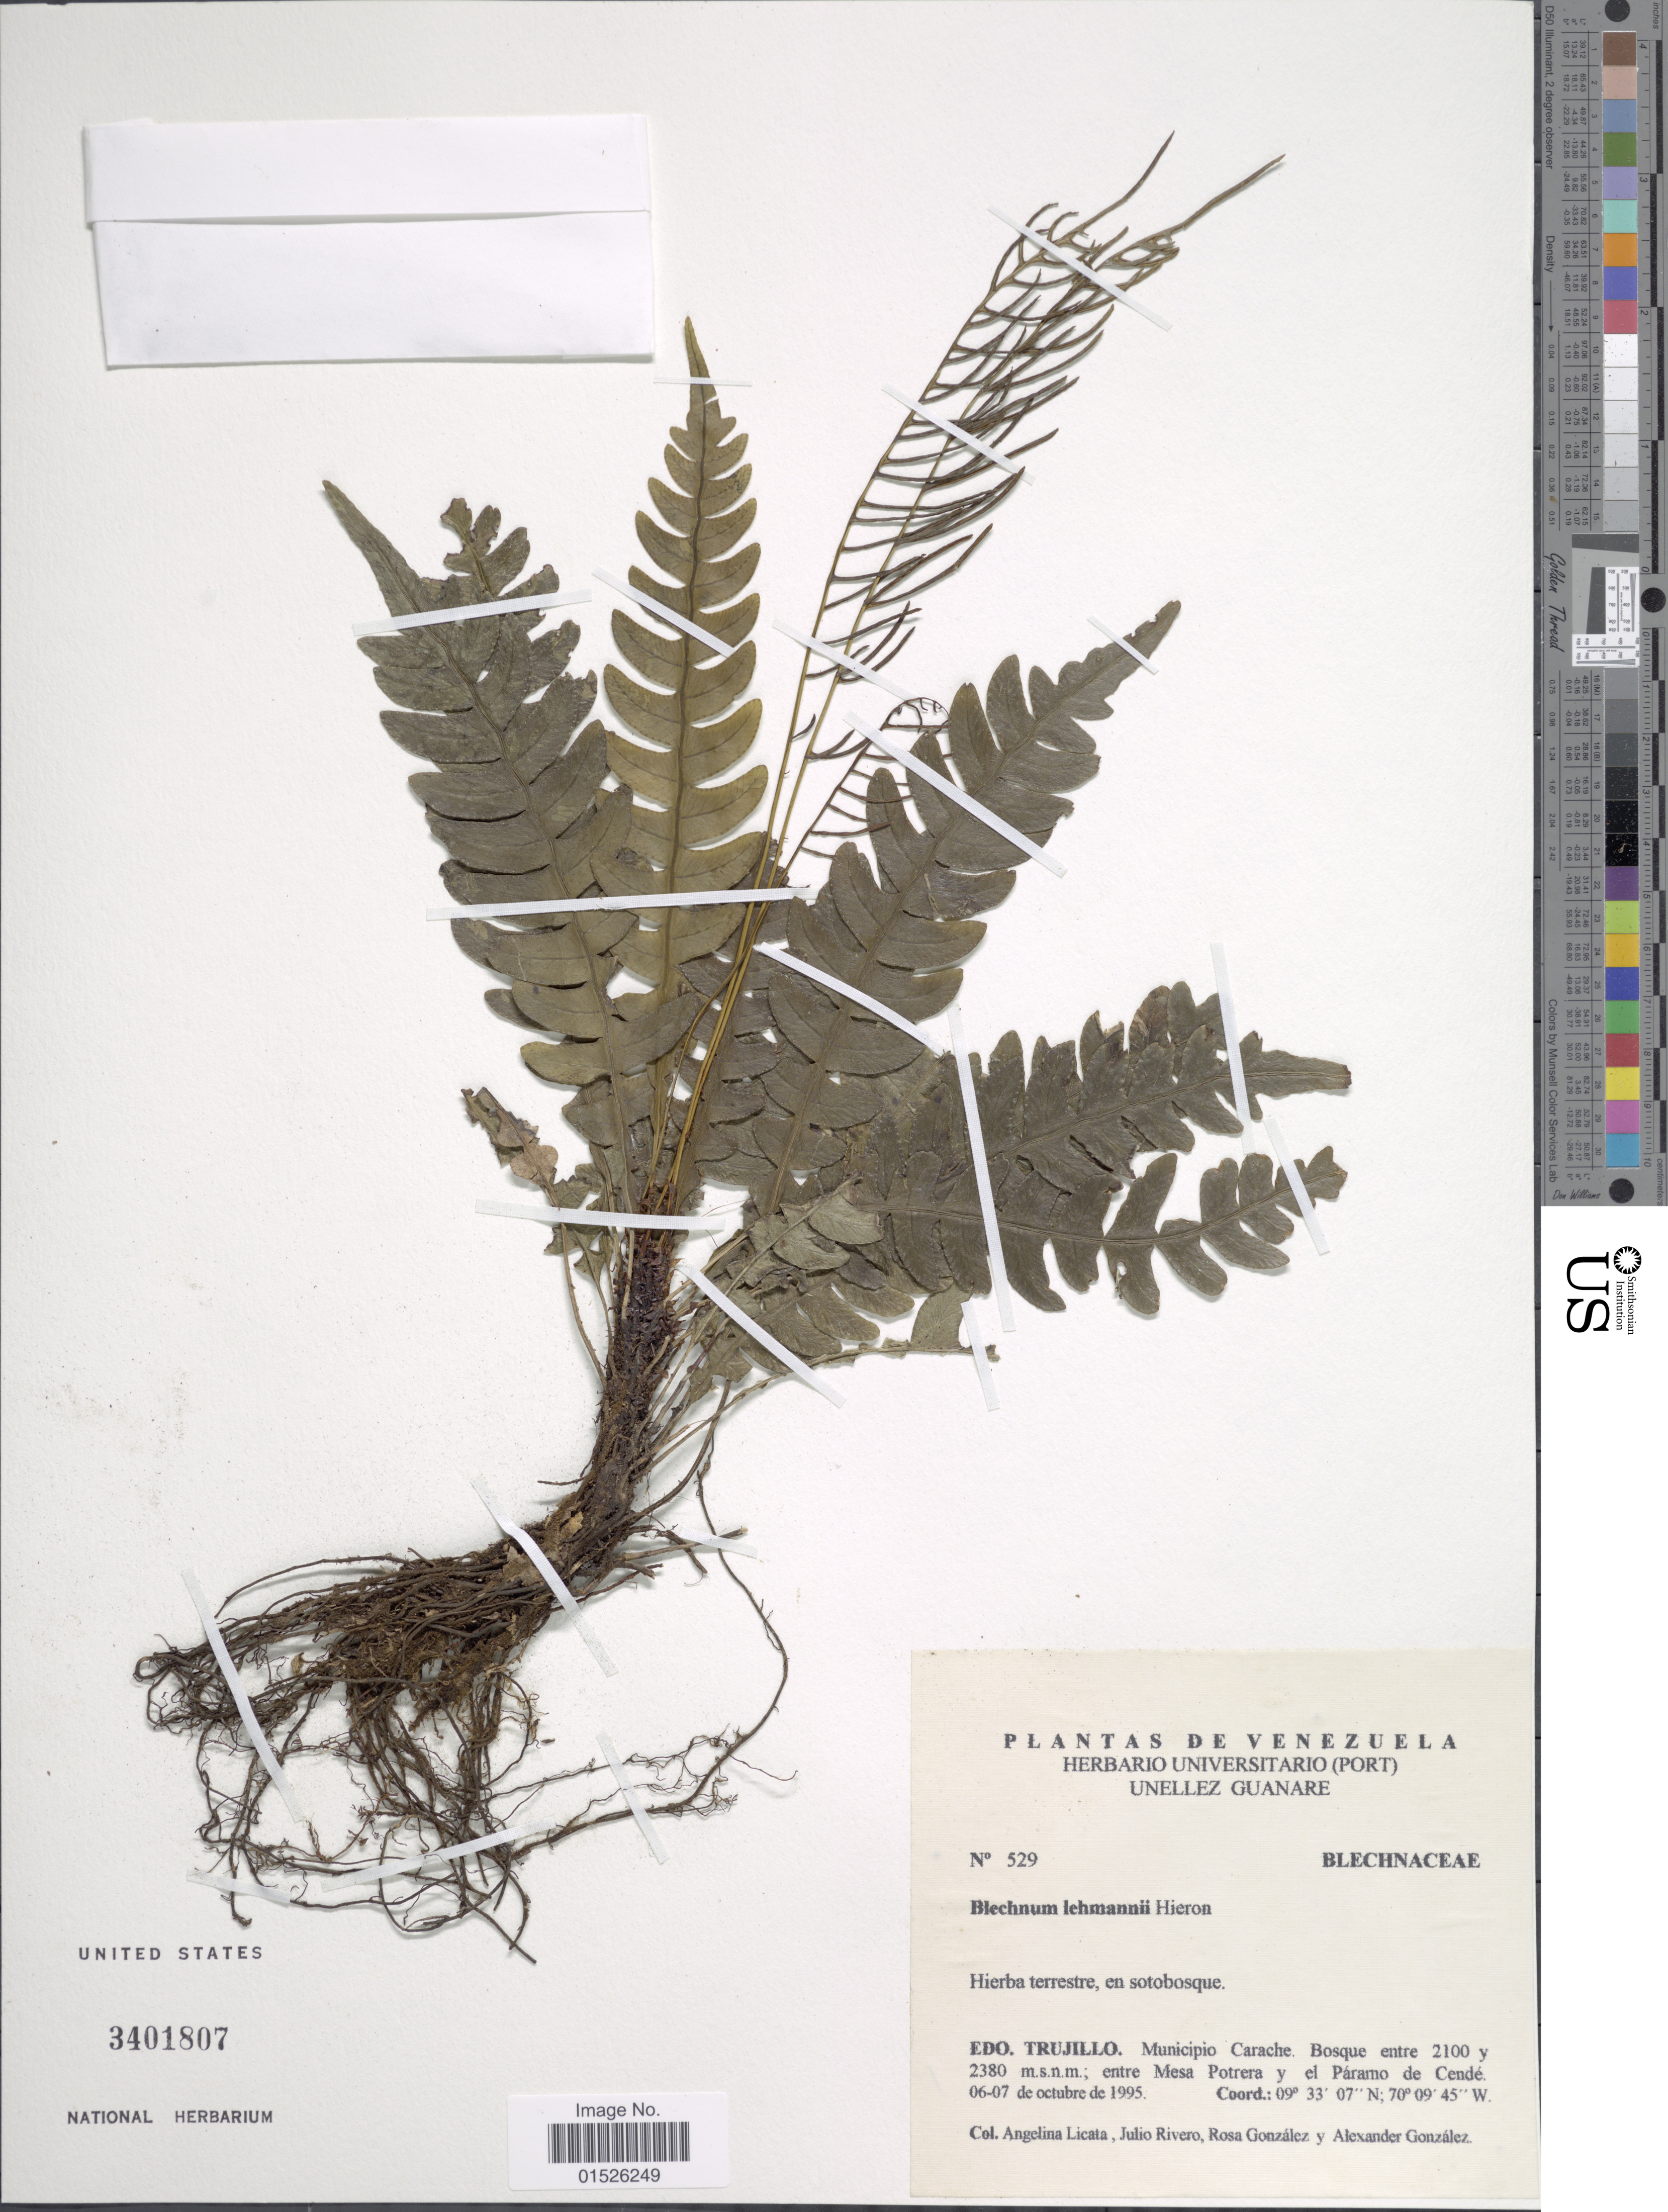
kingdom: Plantae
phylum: Tracheophyta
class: Polypodiopsida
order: Polypodiales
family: Blechnaceae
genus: Blechnum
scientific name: Blechnum lehmannii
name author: Hieron.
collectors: A. Licata, J. Rivero, R. Gonzalez & A. C. González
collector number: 529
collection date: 1995-10-06/1995-10-07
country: Venezuela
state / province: Trujillo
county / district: Carache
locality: Mesa Potrera y el Paramo de Cende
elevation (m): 2100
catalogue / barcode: US 3401807